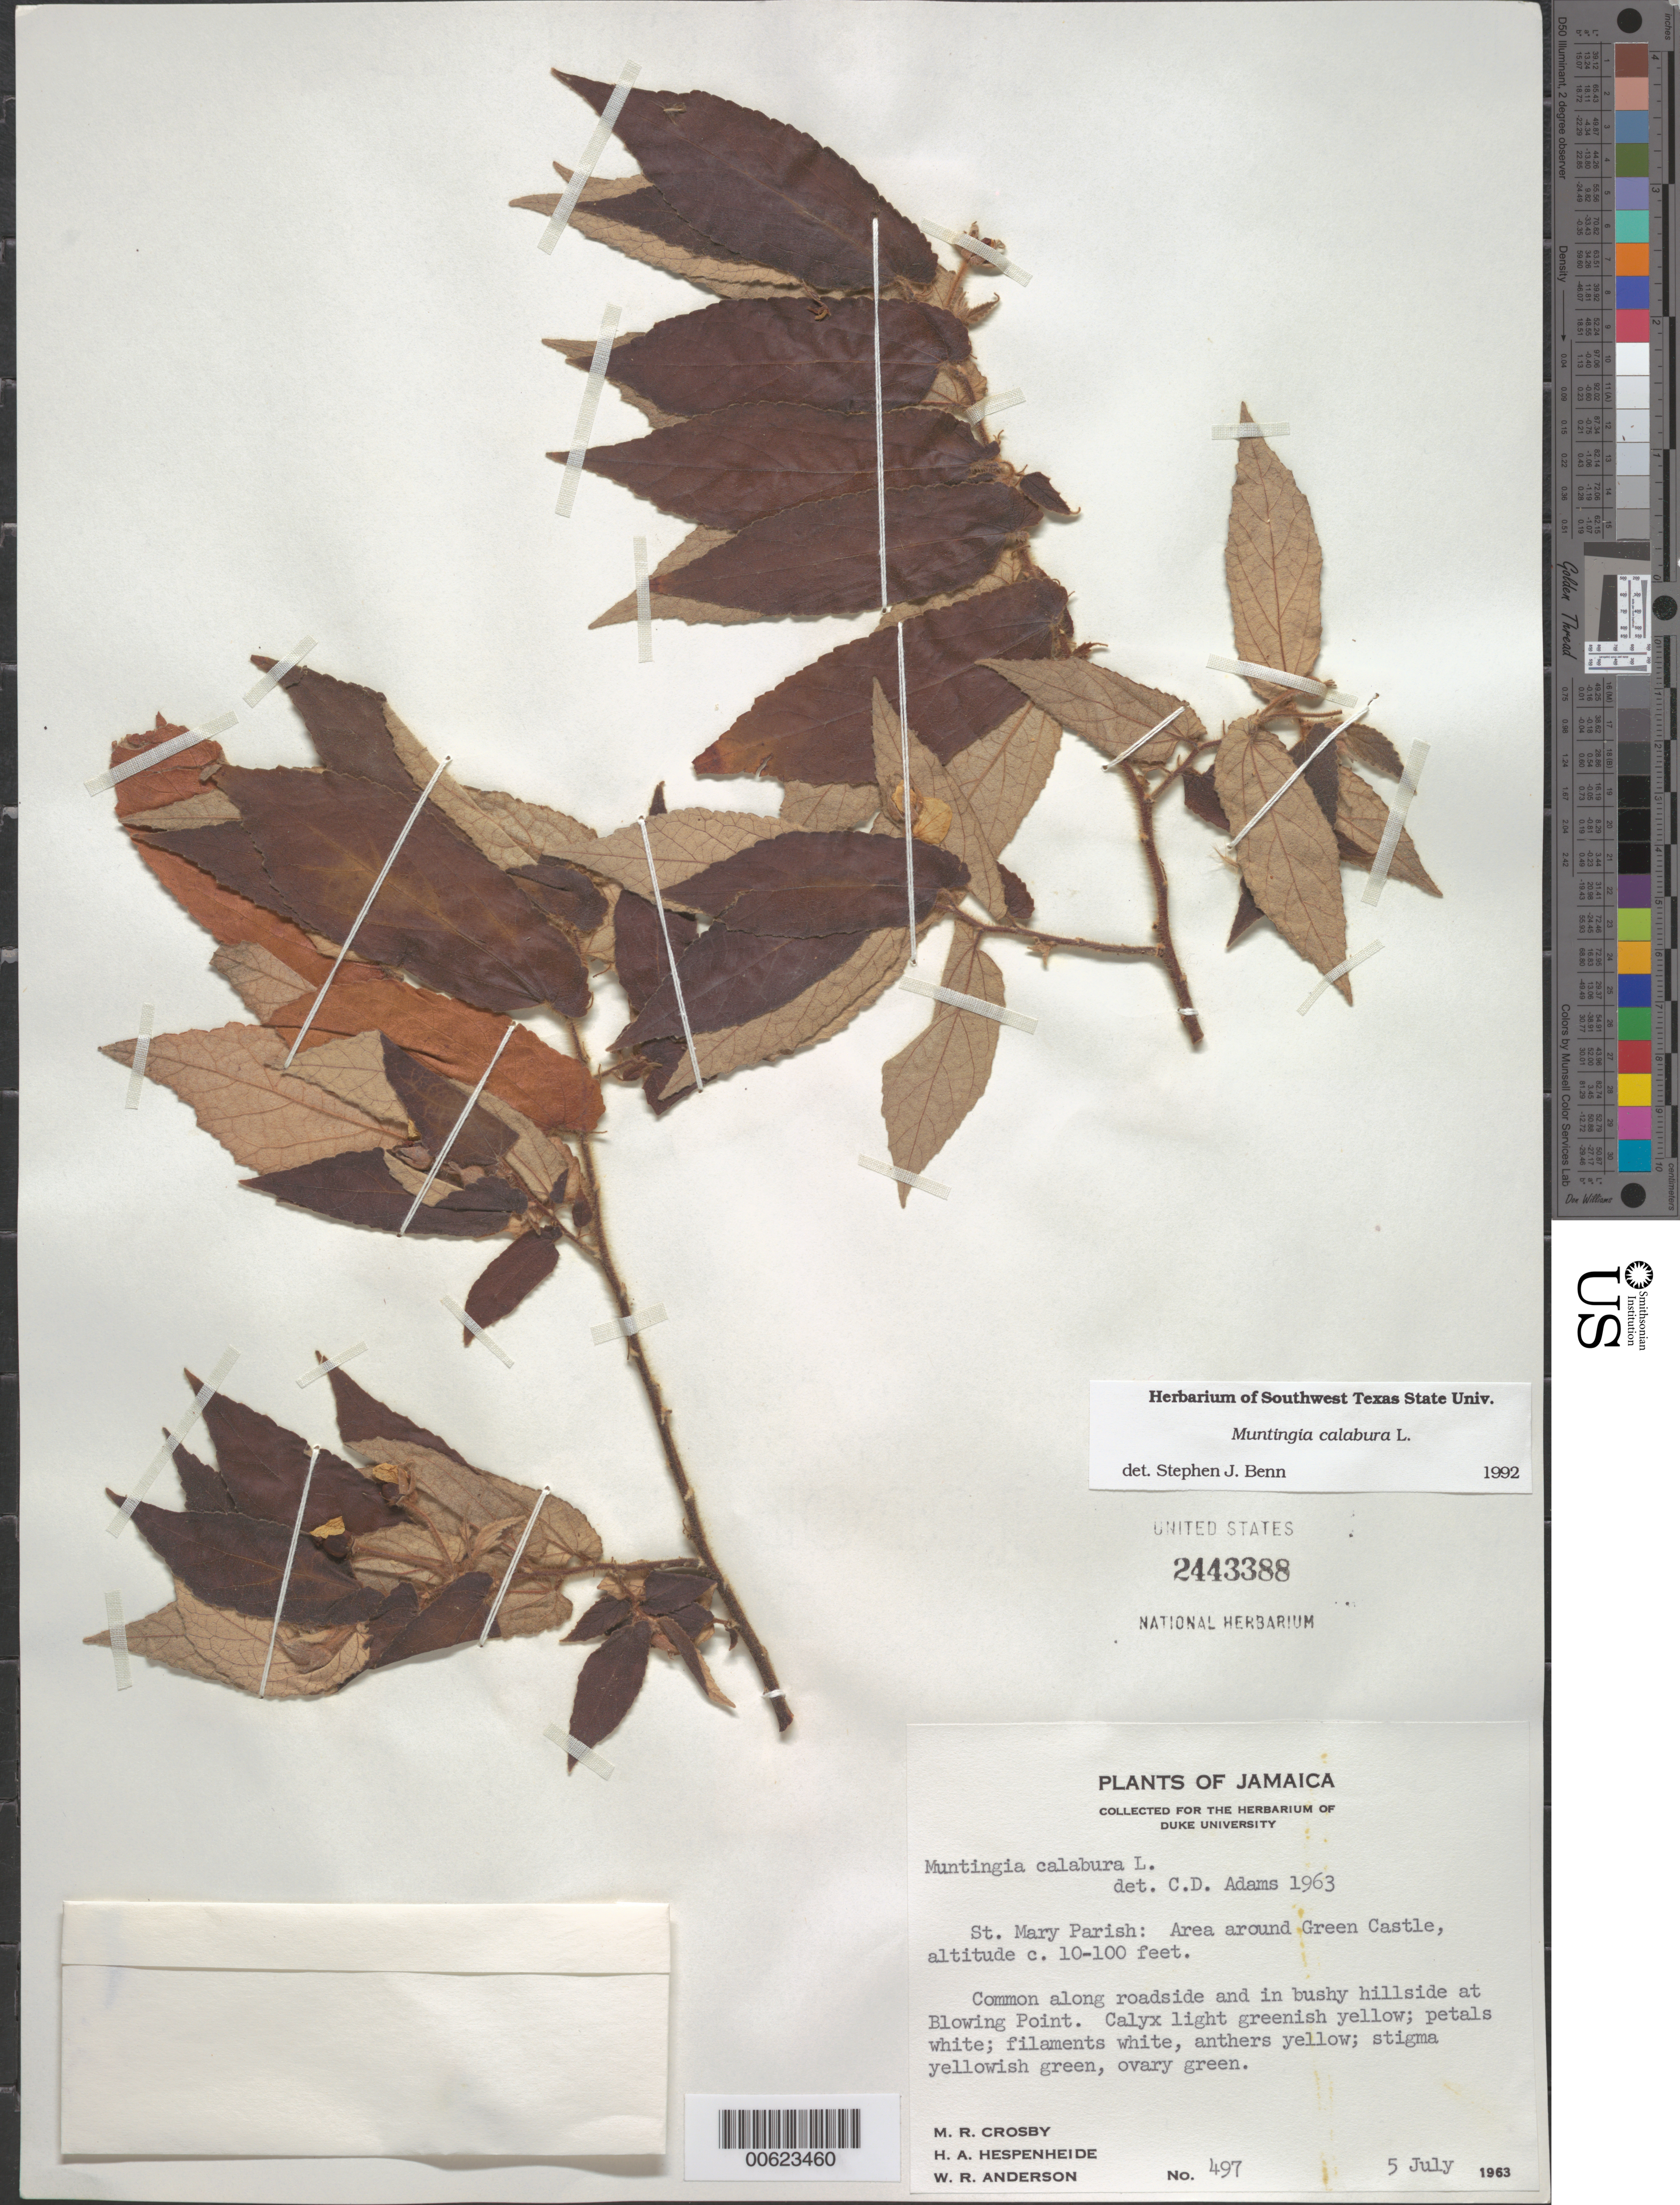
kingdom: Plantae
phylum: Tracheophyta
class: Magnoliopsida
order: Malvales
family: Muntingiaceae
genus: Muntingia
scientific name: Muntingia calabura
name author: L.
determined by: Benn, S. J.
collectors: M. R. Crosby, H. A. Hespenheide & W. R. Anderson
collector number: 497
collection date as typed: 05 Jul 1963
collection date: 1963-07-05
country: Jamaica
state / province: Saint Mary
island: Greater Antilles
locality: Area around Green Castle, at Blowing Point.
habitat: Common along roadsides and in bushy hills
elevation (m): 3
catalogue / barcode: US 2443388